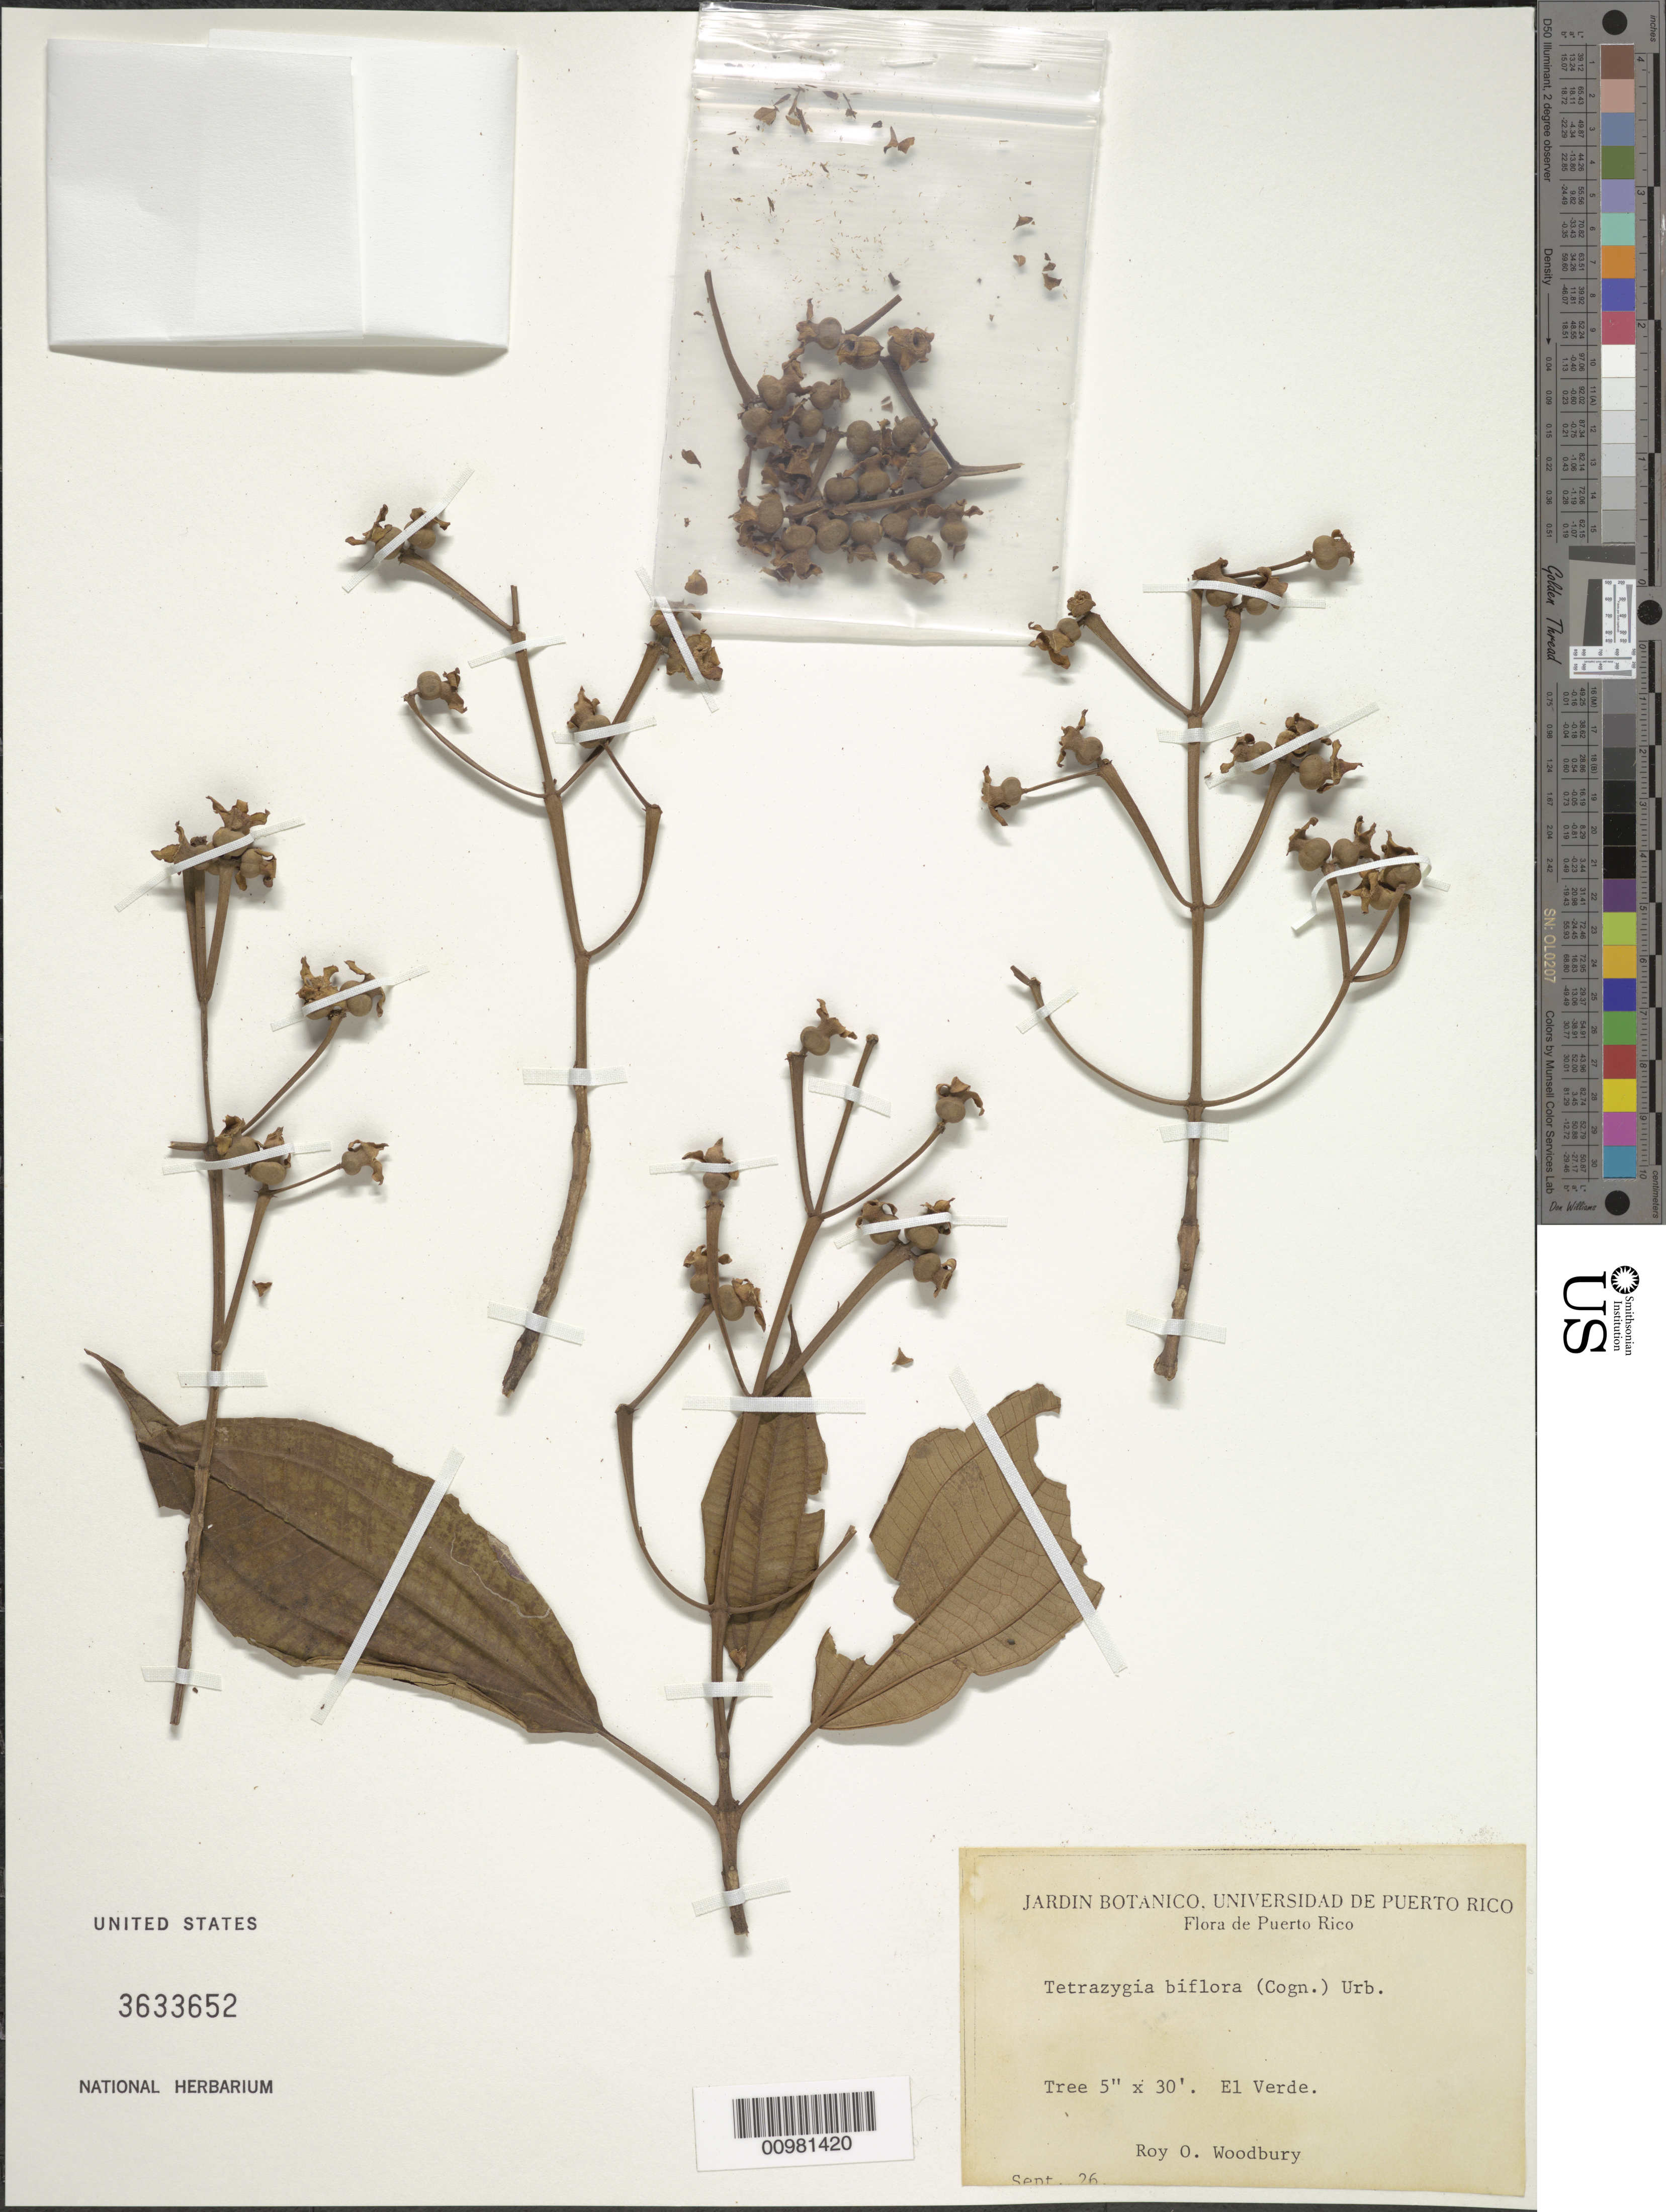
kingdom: Plantae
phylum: Tracheophyta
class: Magnoliopsida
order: Myrtales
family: Melastomataceae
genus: Tetrazygia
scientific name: Tetrazygia biflora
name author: (Cogn.) Urb.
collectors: R. O. Woodbury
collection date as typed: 26 Sep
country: Puerto Rico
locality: El Verde.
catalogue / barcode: US 3633652